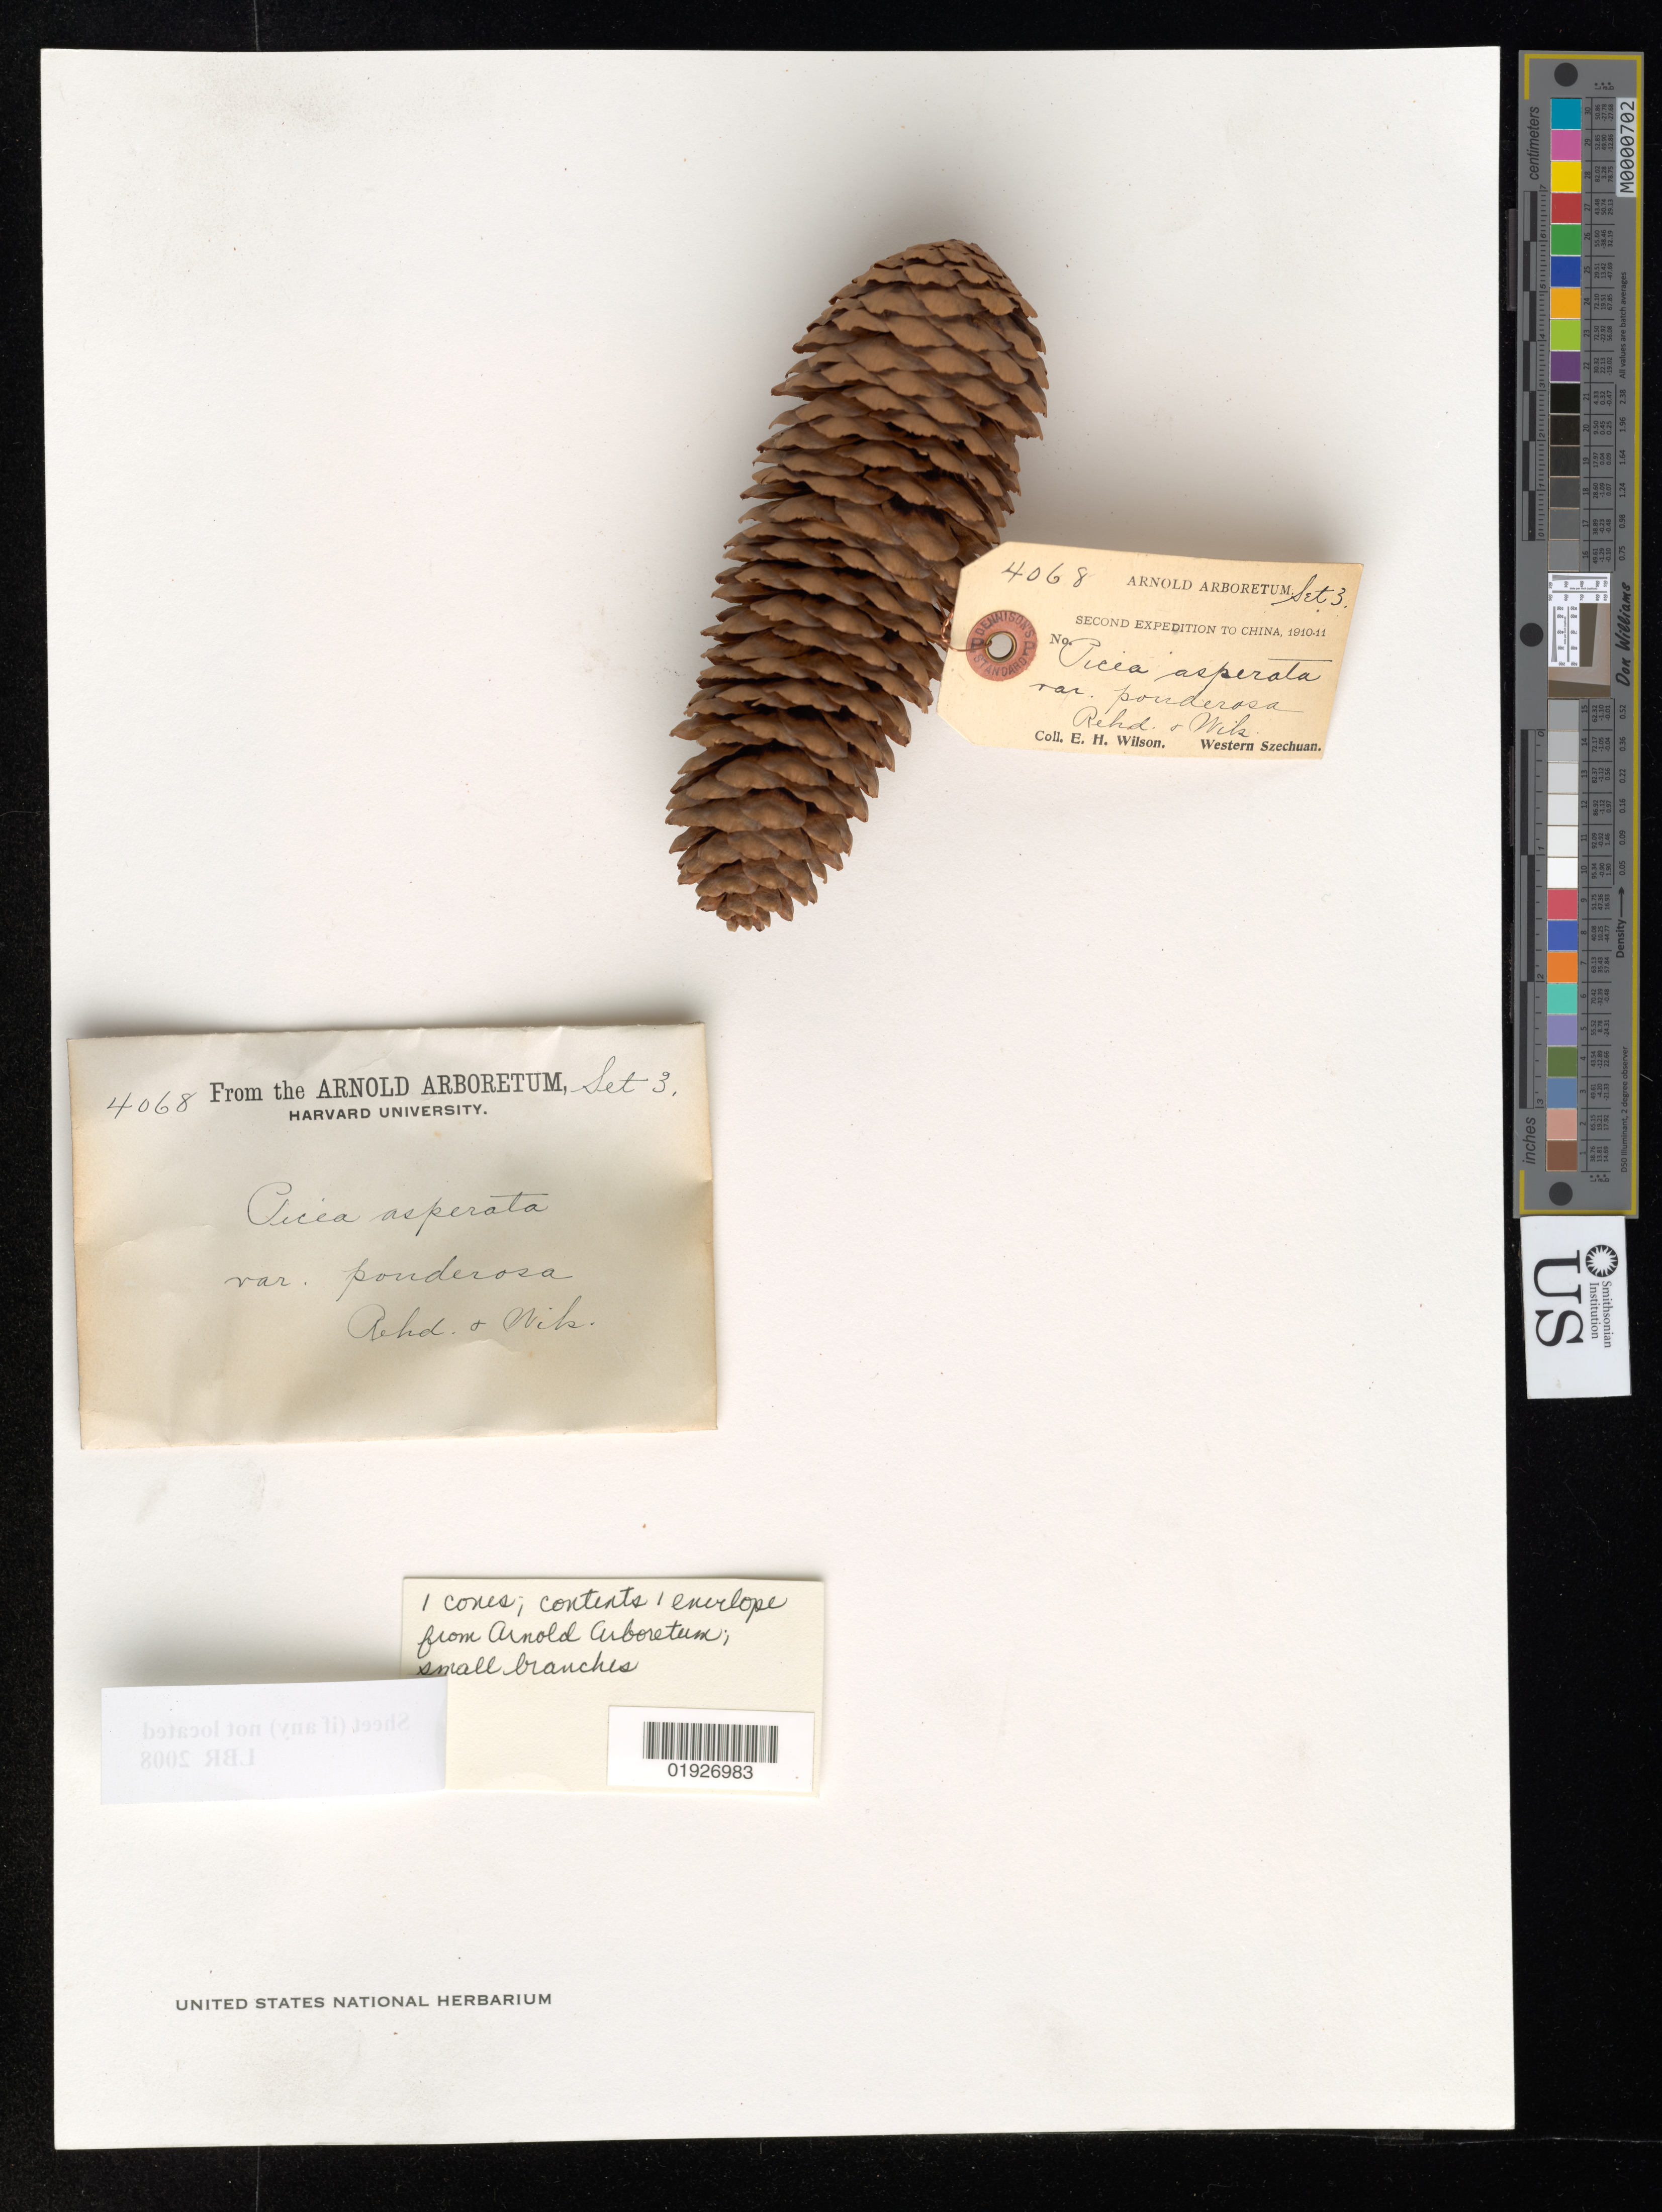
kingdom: Plantae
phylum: Tracheophyta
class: Pinopsida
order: Pinales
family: Pinaceae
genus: Picea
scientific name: Picea asperata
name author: Mast.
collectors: E. H. Wilson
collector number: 4068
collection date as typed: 1910 to -- --- 1911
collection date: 1910/1911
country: China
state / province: Sichuan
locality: Western Szechuan